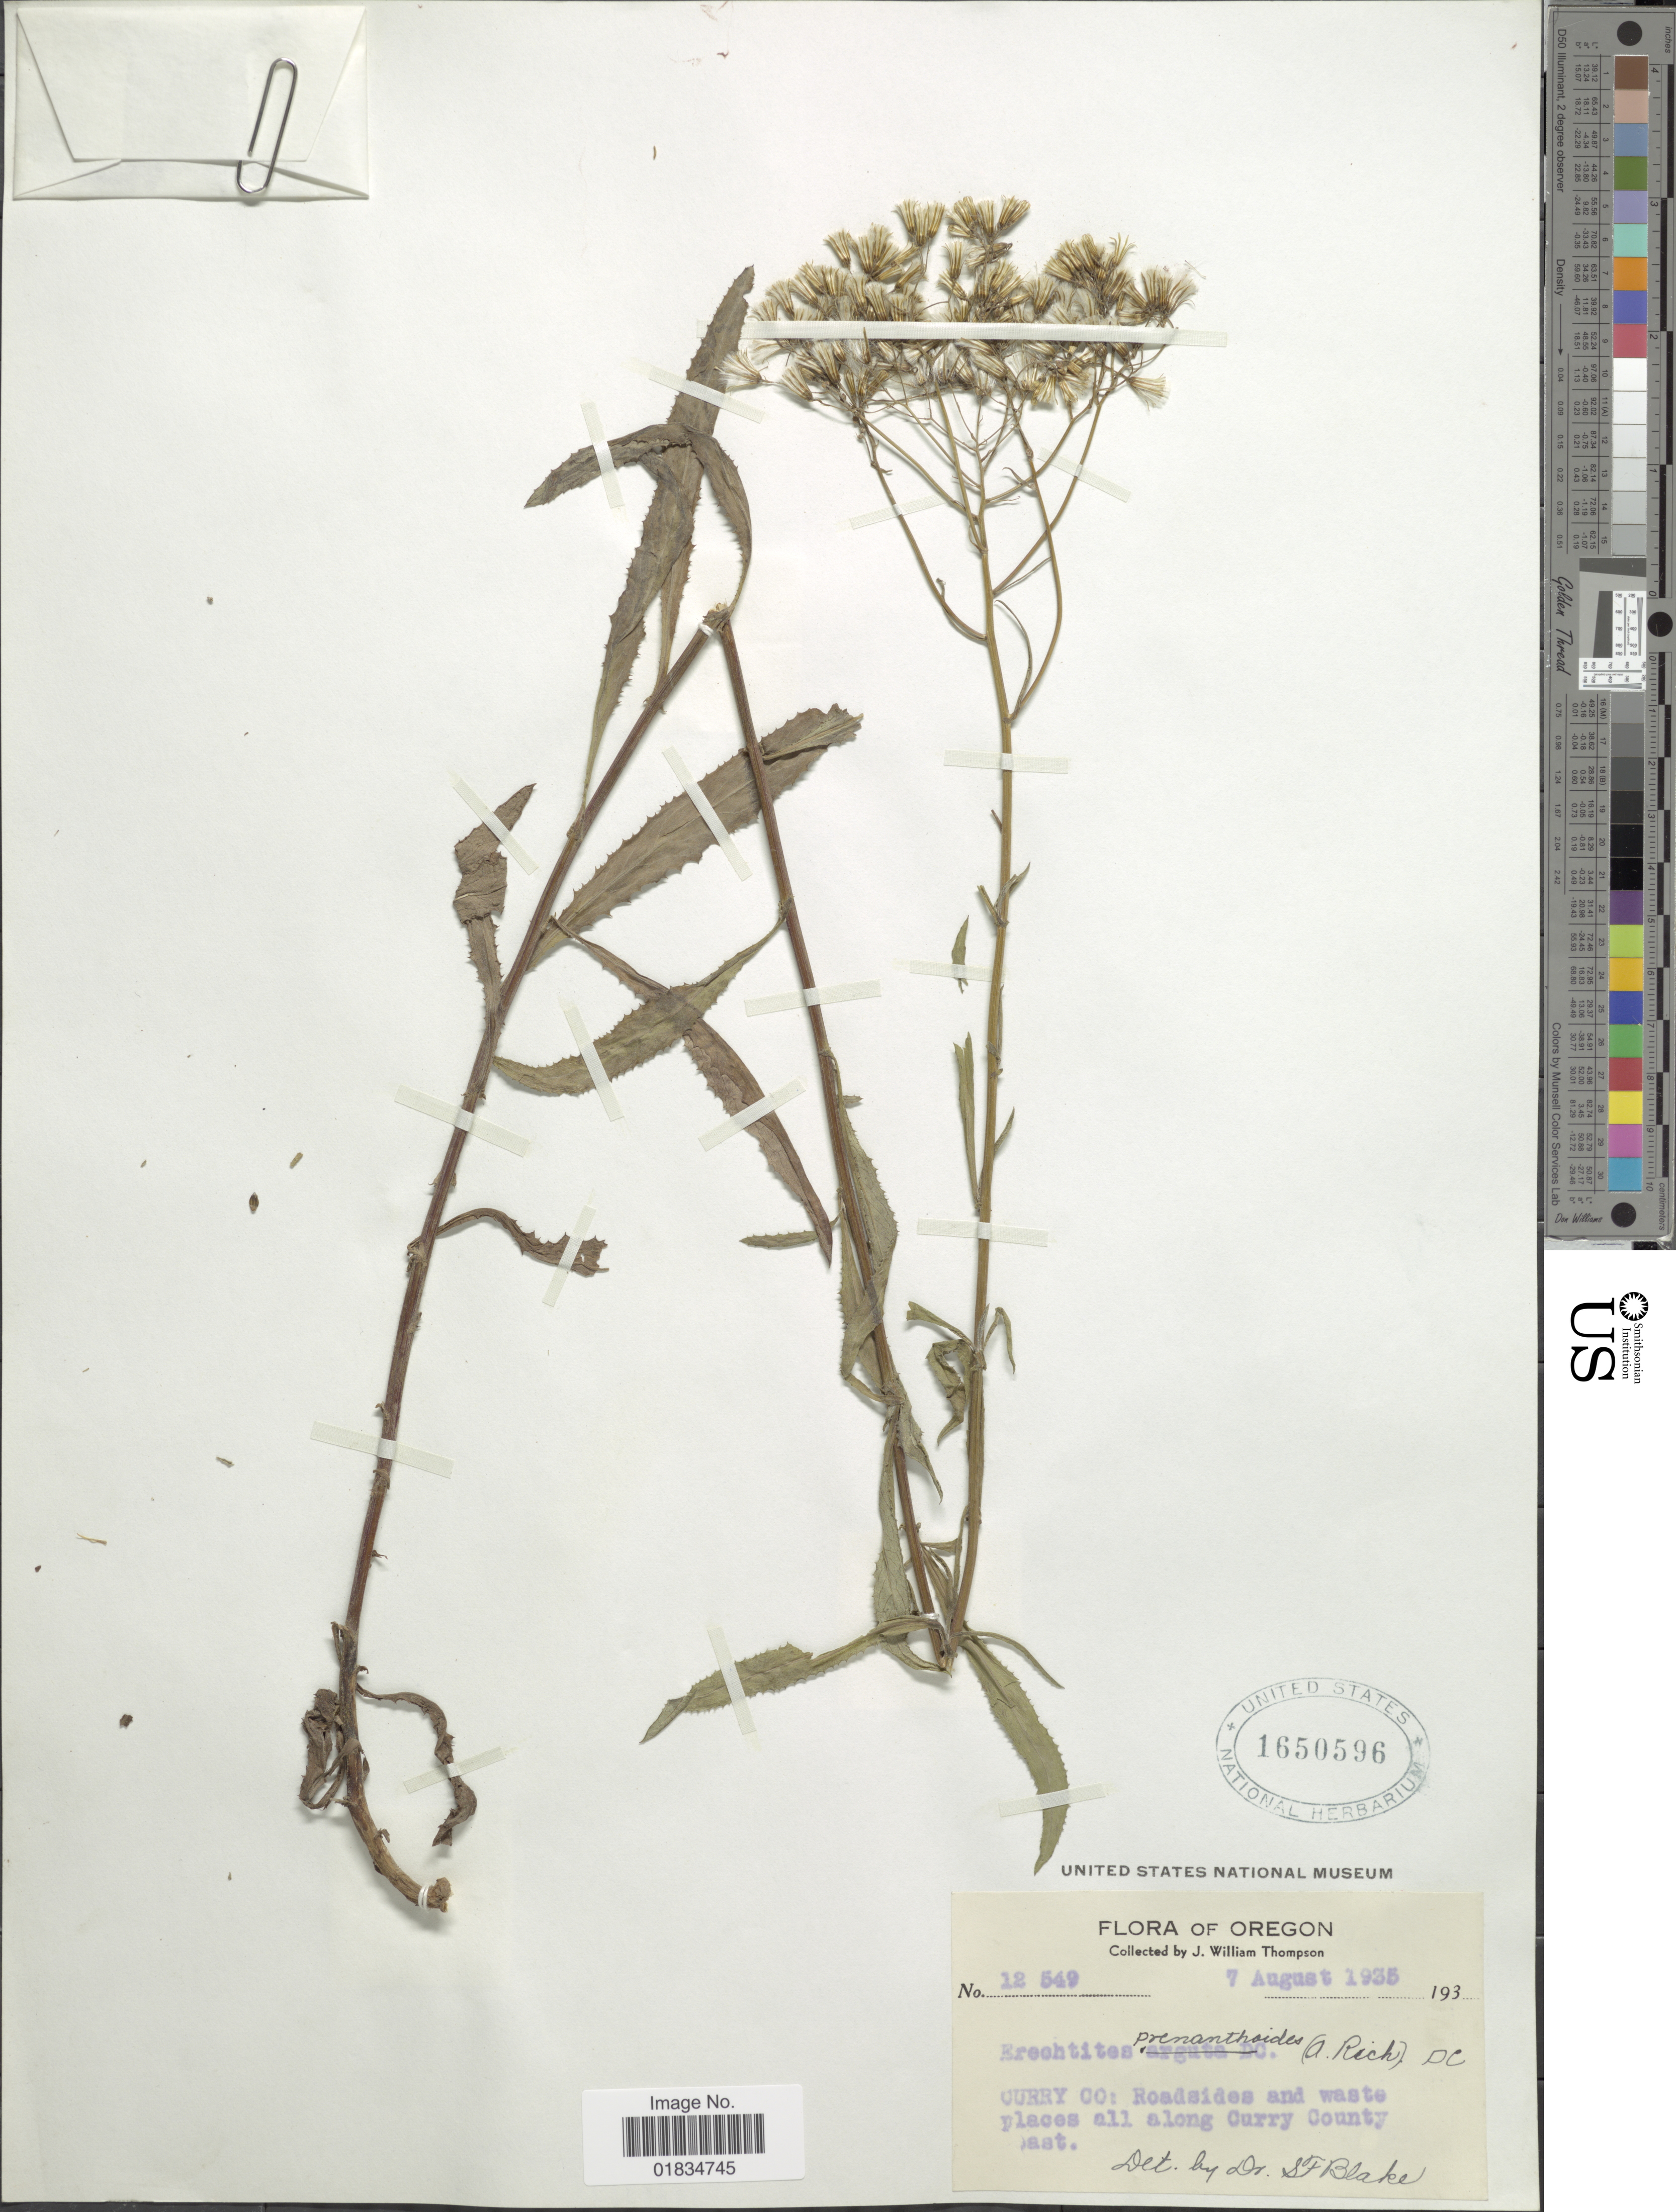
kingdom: Plantae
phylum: Tracheophyta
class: Magnoliopsida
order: Asterales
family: Asteraceae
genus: Erechtites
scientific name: Erechtites minimus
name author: (Poir.) DC.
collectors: J. W. Thompson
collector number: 12549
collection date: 1935-08-07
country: United States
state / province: Oregon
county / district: Curry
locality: Curry Co.: Rodsides and watse places all along Curry County past.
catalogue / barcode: US 1650596